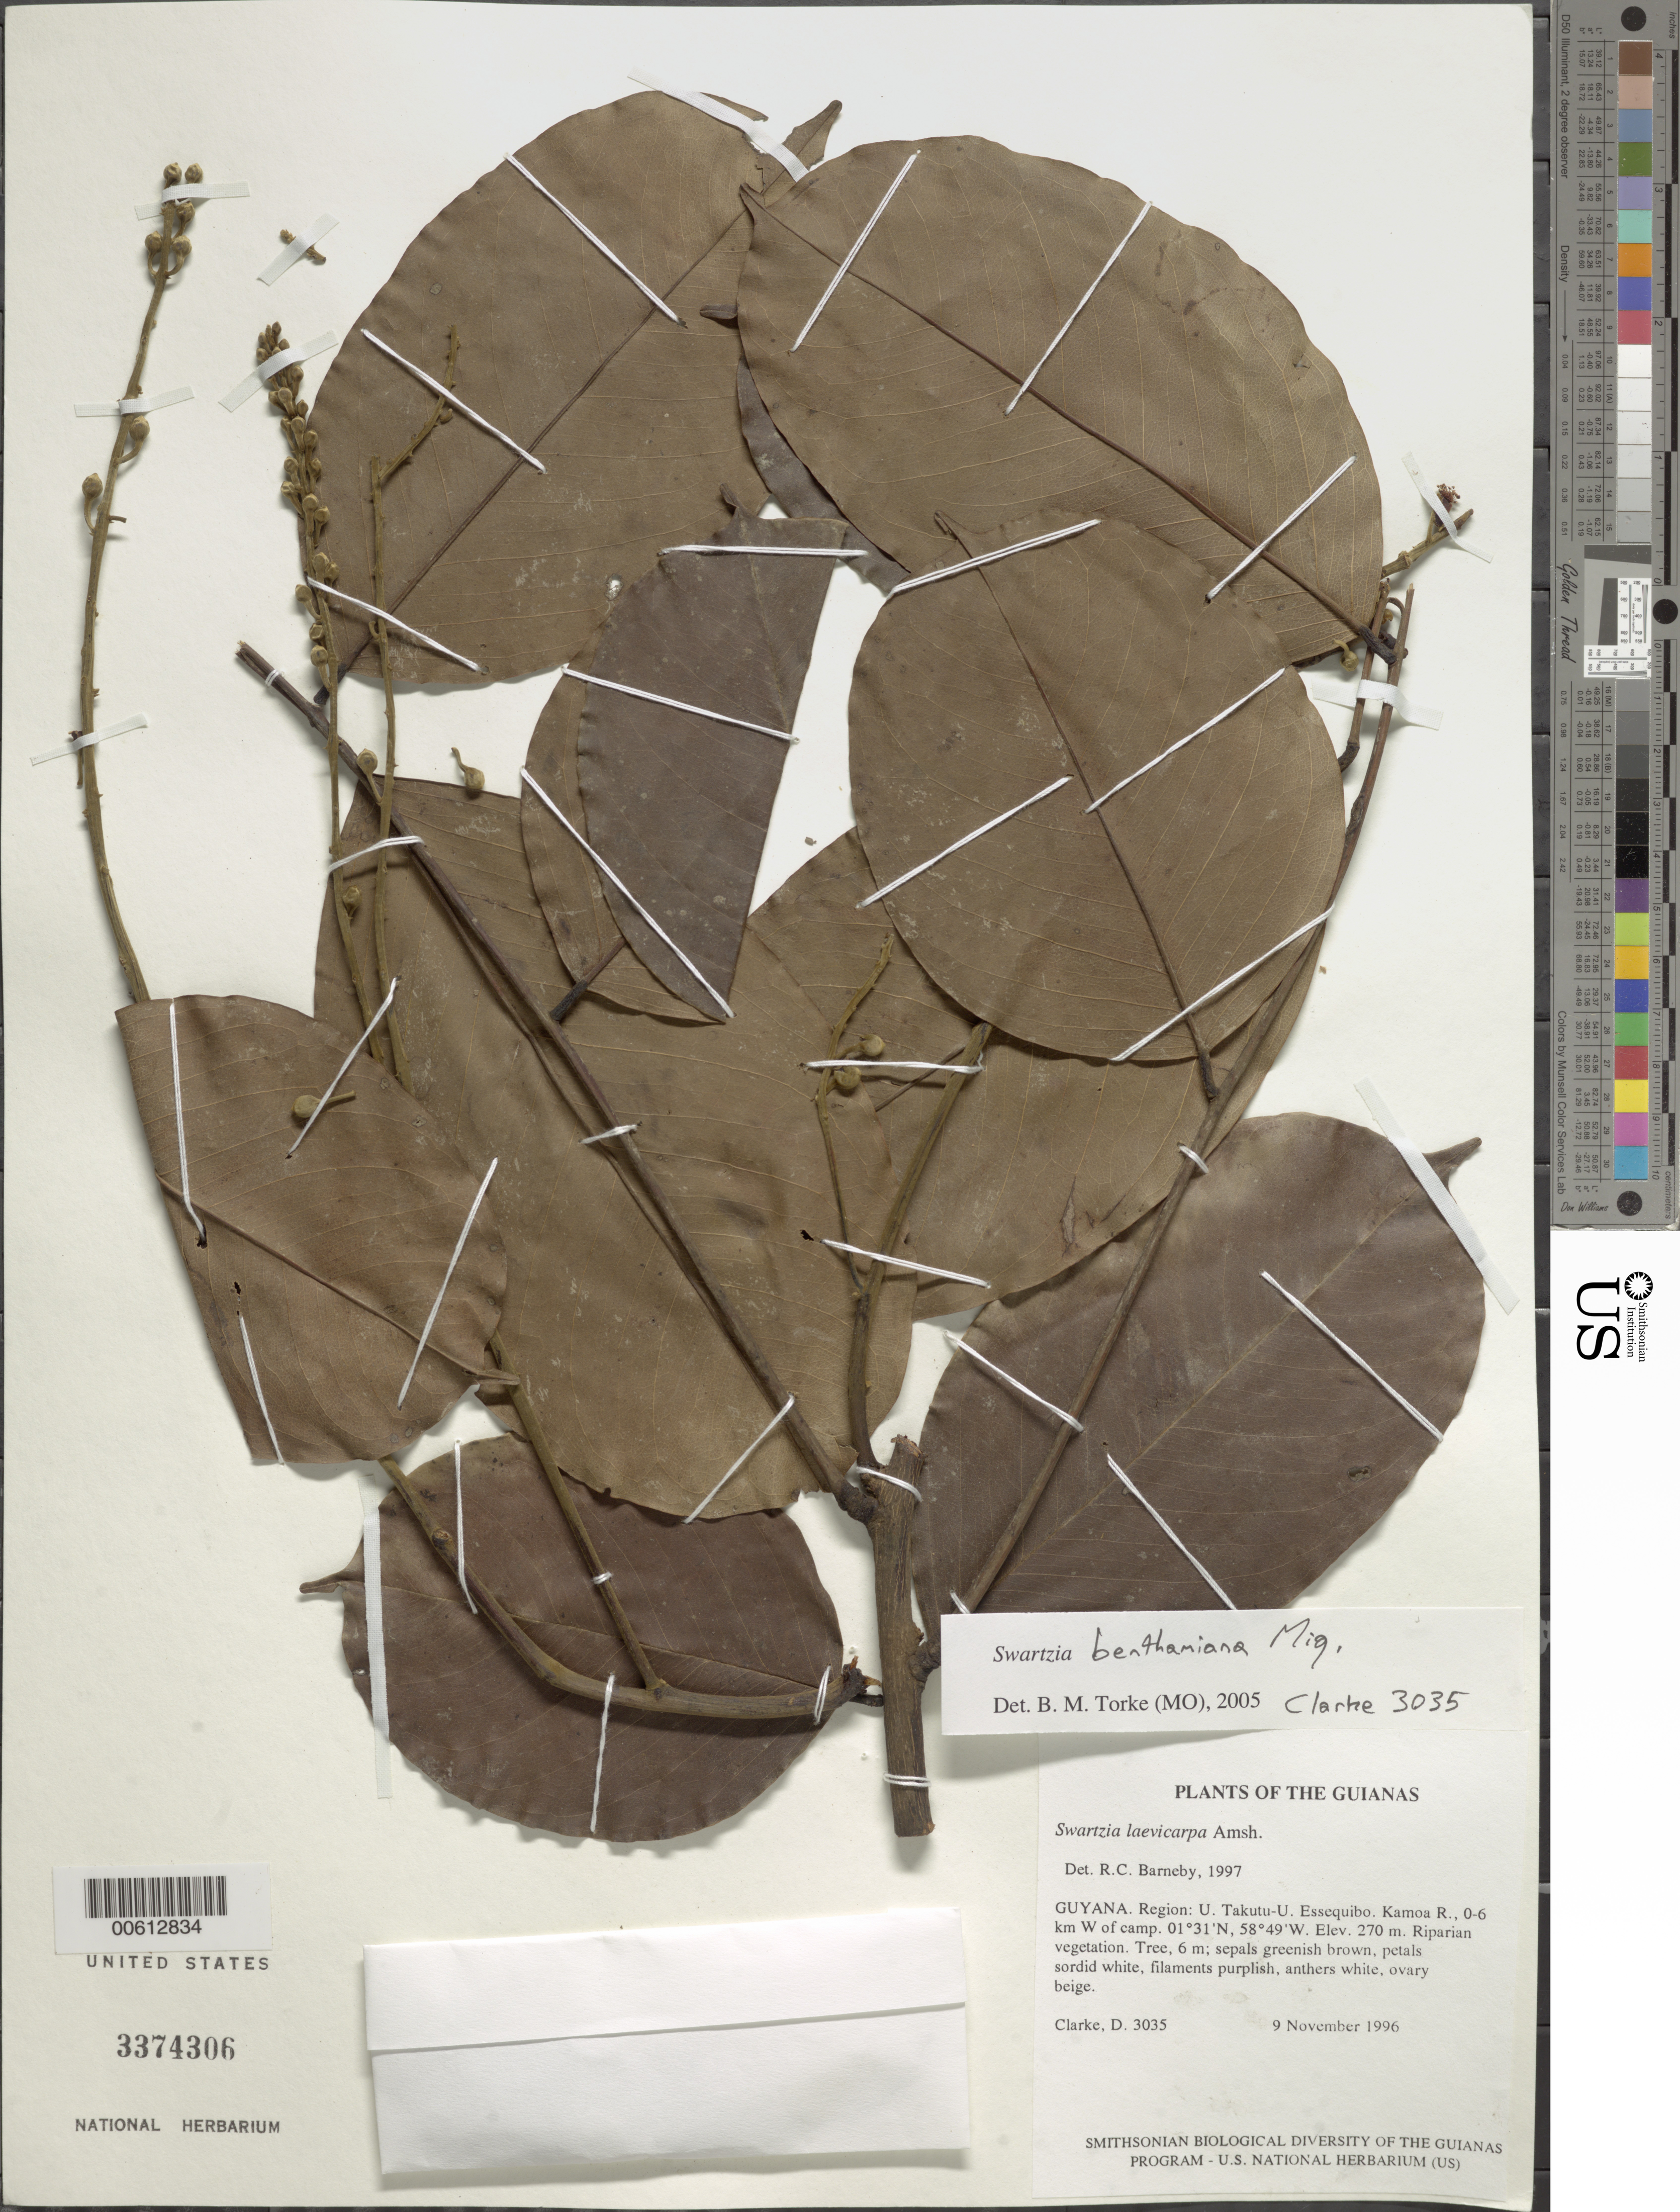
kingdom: Plantae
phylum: Tracheophyta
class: Magnoliopsida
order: Fabales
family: Fabaceae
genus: Swartzia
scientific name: Swartzia benthamiana var. benthamiana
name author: Miq.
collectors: H. D. Clarke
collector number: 3035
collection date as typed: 9 November 1996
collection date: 1996-11-09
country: Guyana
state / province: U. Takutu-U. Essequibo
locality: Kamoa R., 0-6 km W of camp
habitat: Riparian vegetation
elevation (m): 270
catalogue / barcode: US 3374306